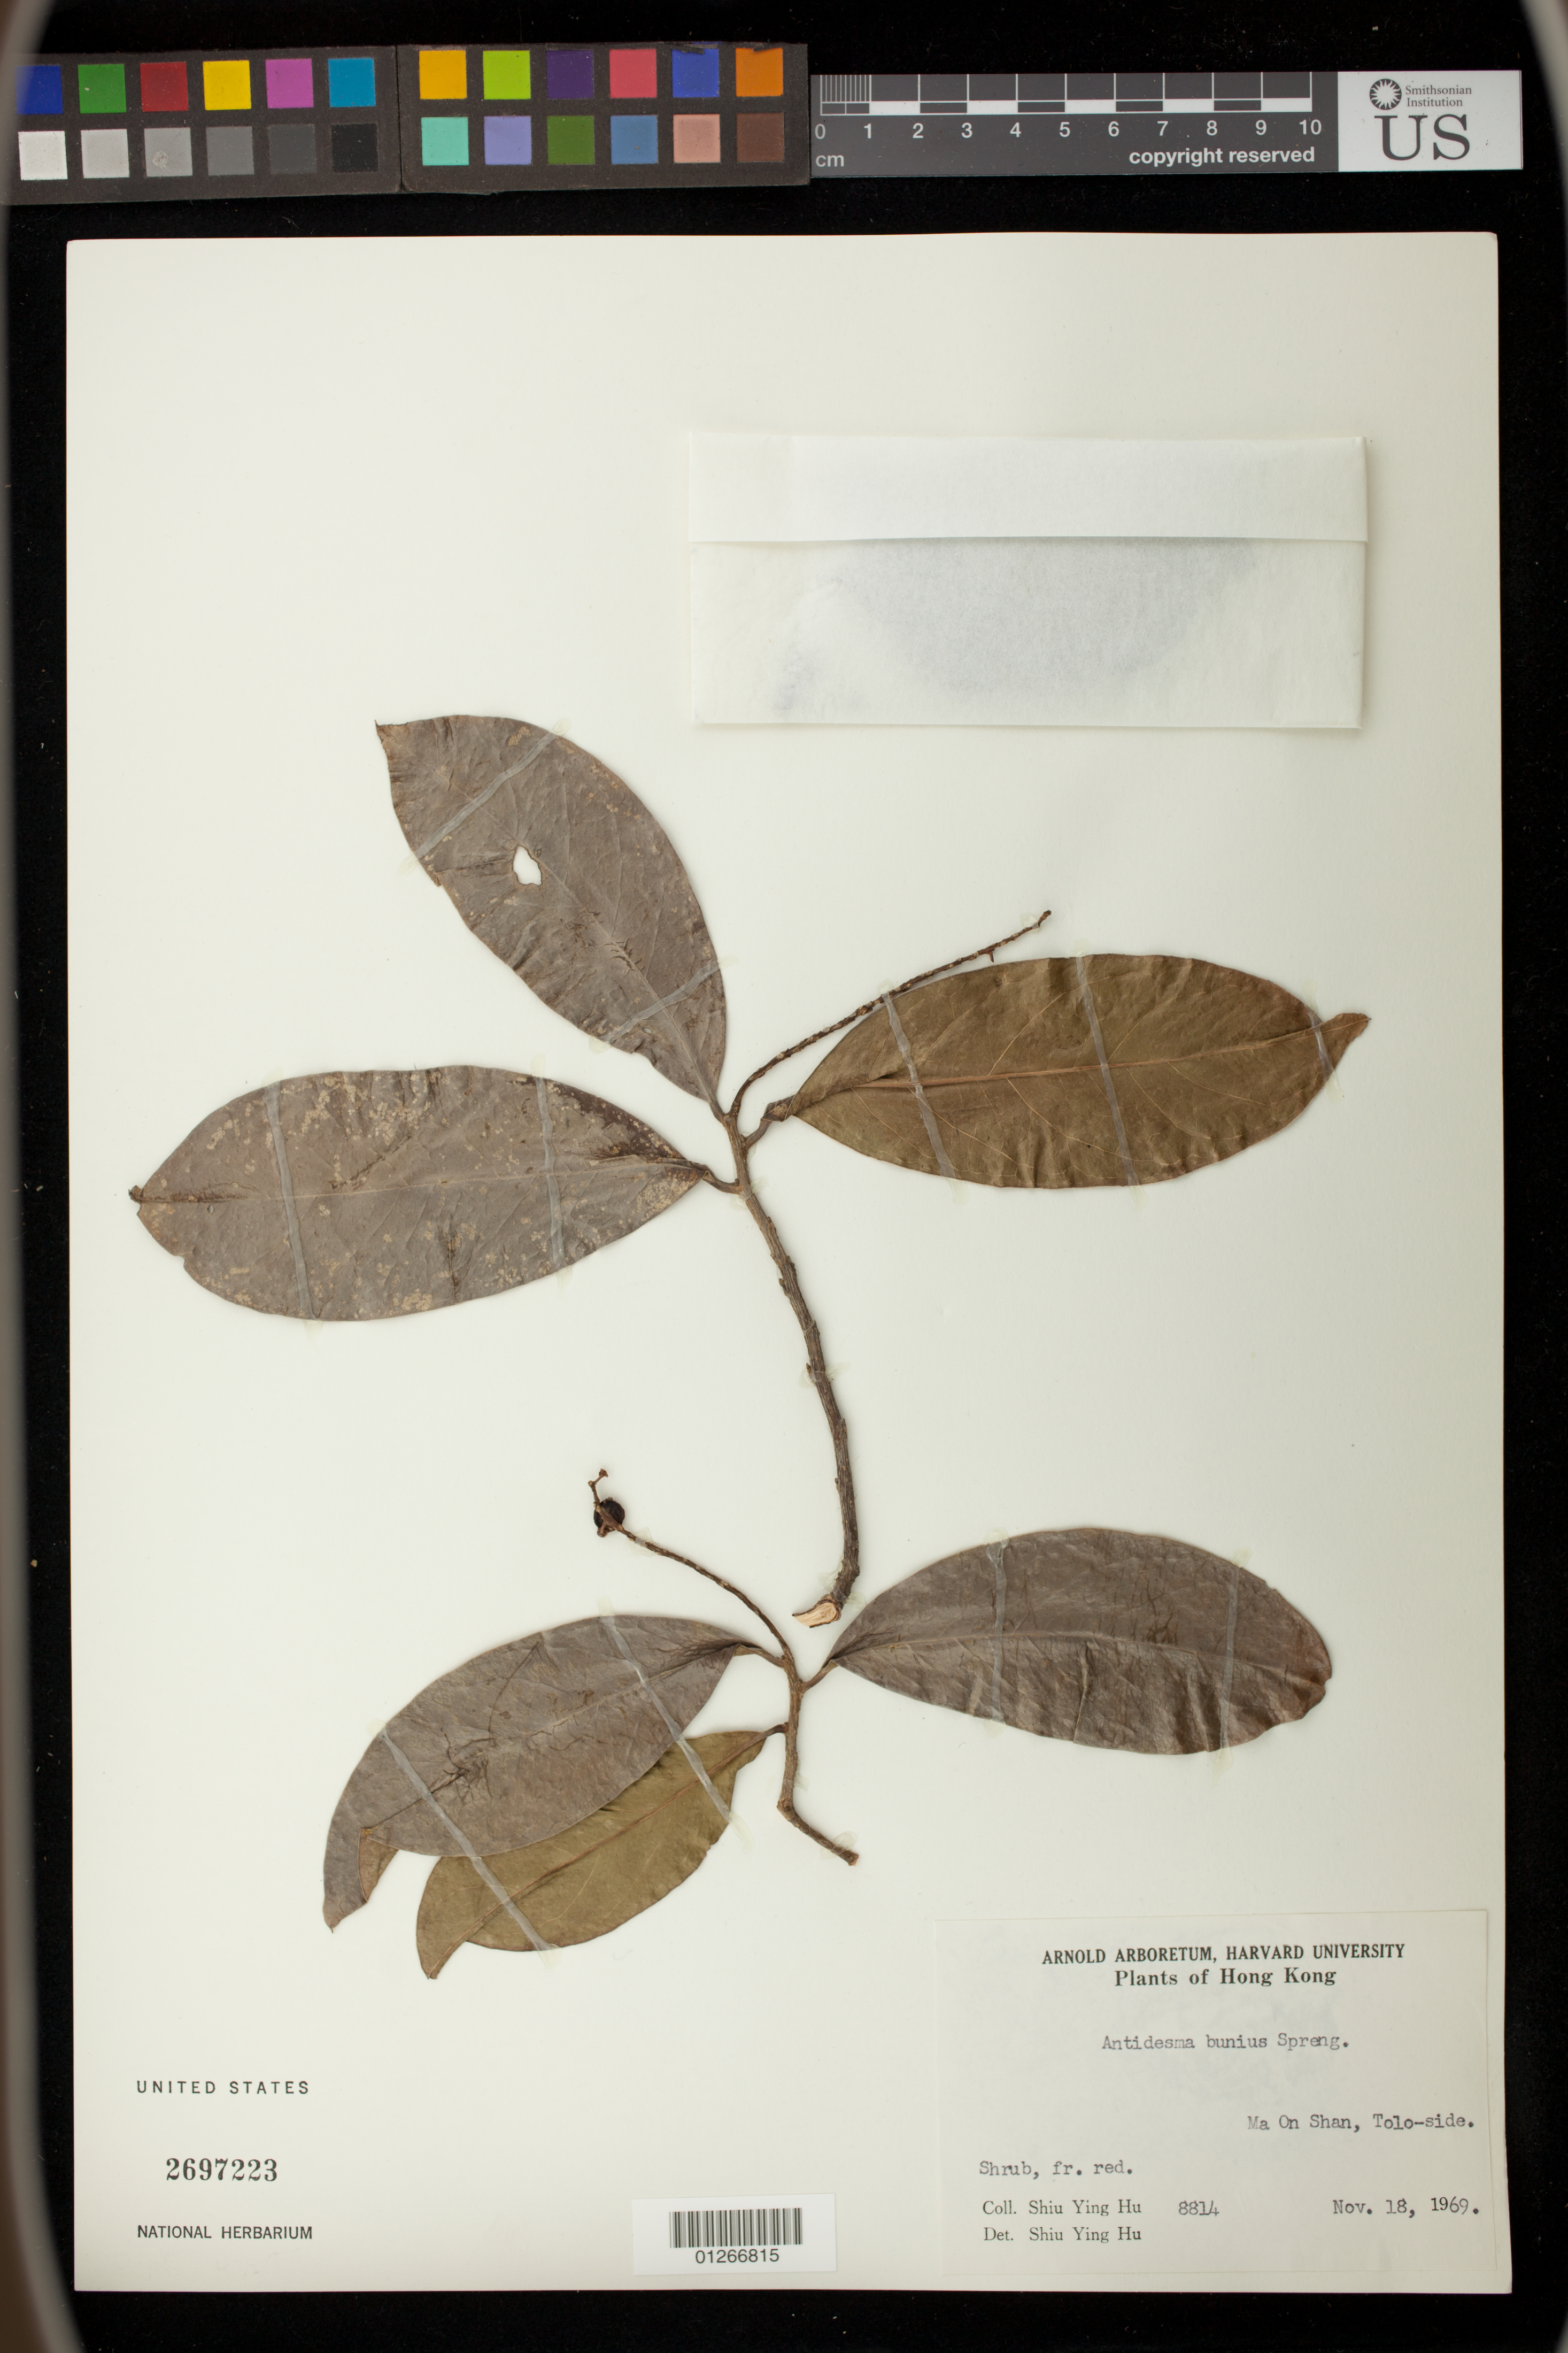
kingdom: Plantae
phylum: Tracheophyta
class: Magnoliopsida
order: Malpighiales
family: Phyllanthaceae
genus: Antidesma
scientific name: Antidesma bunius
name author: (L.) Spreng.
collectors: S. Y. Hu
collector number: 8814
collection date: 1969-11-18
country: China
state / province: Hong Kong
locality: Ma On Shan, Tolo-side.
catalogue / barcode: US 2697223